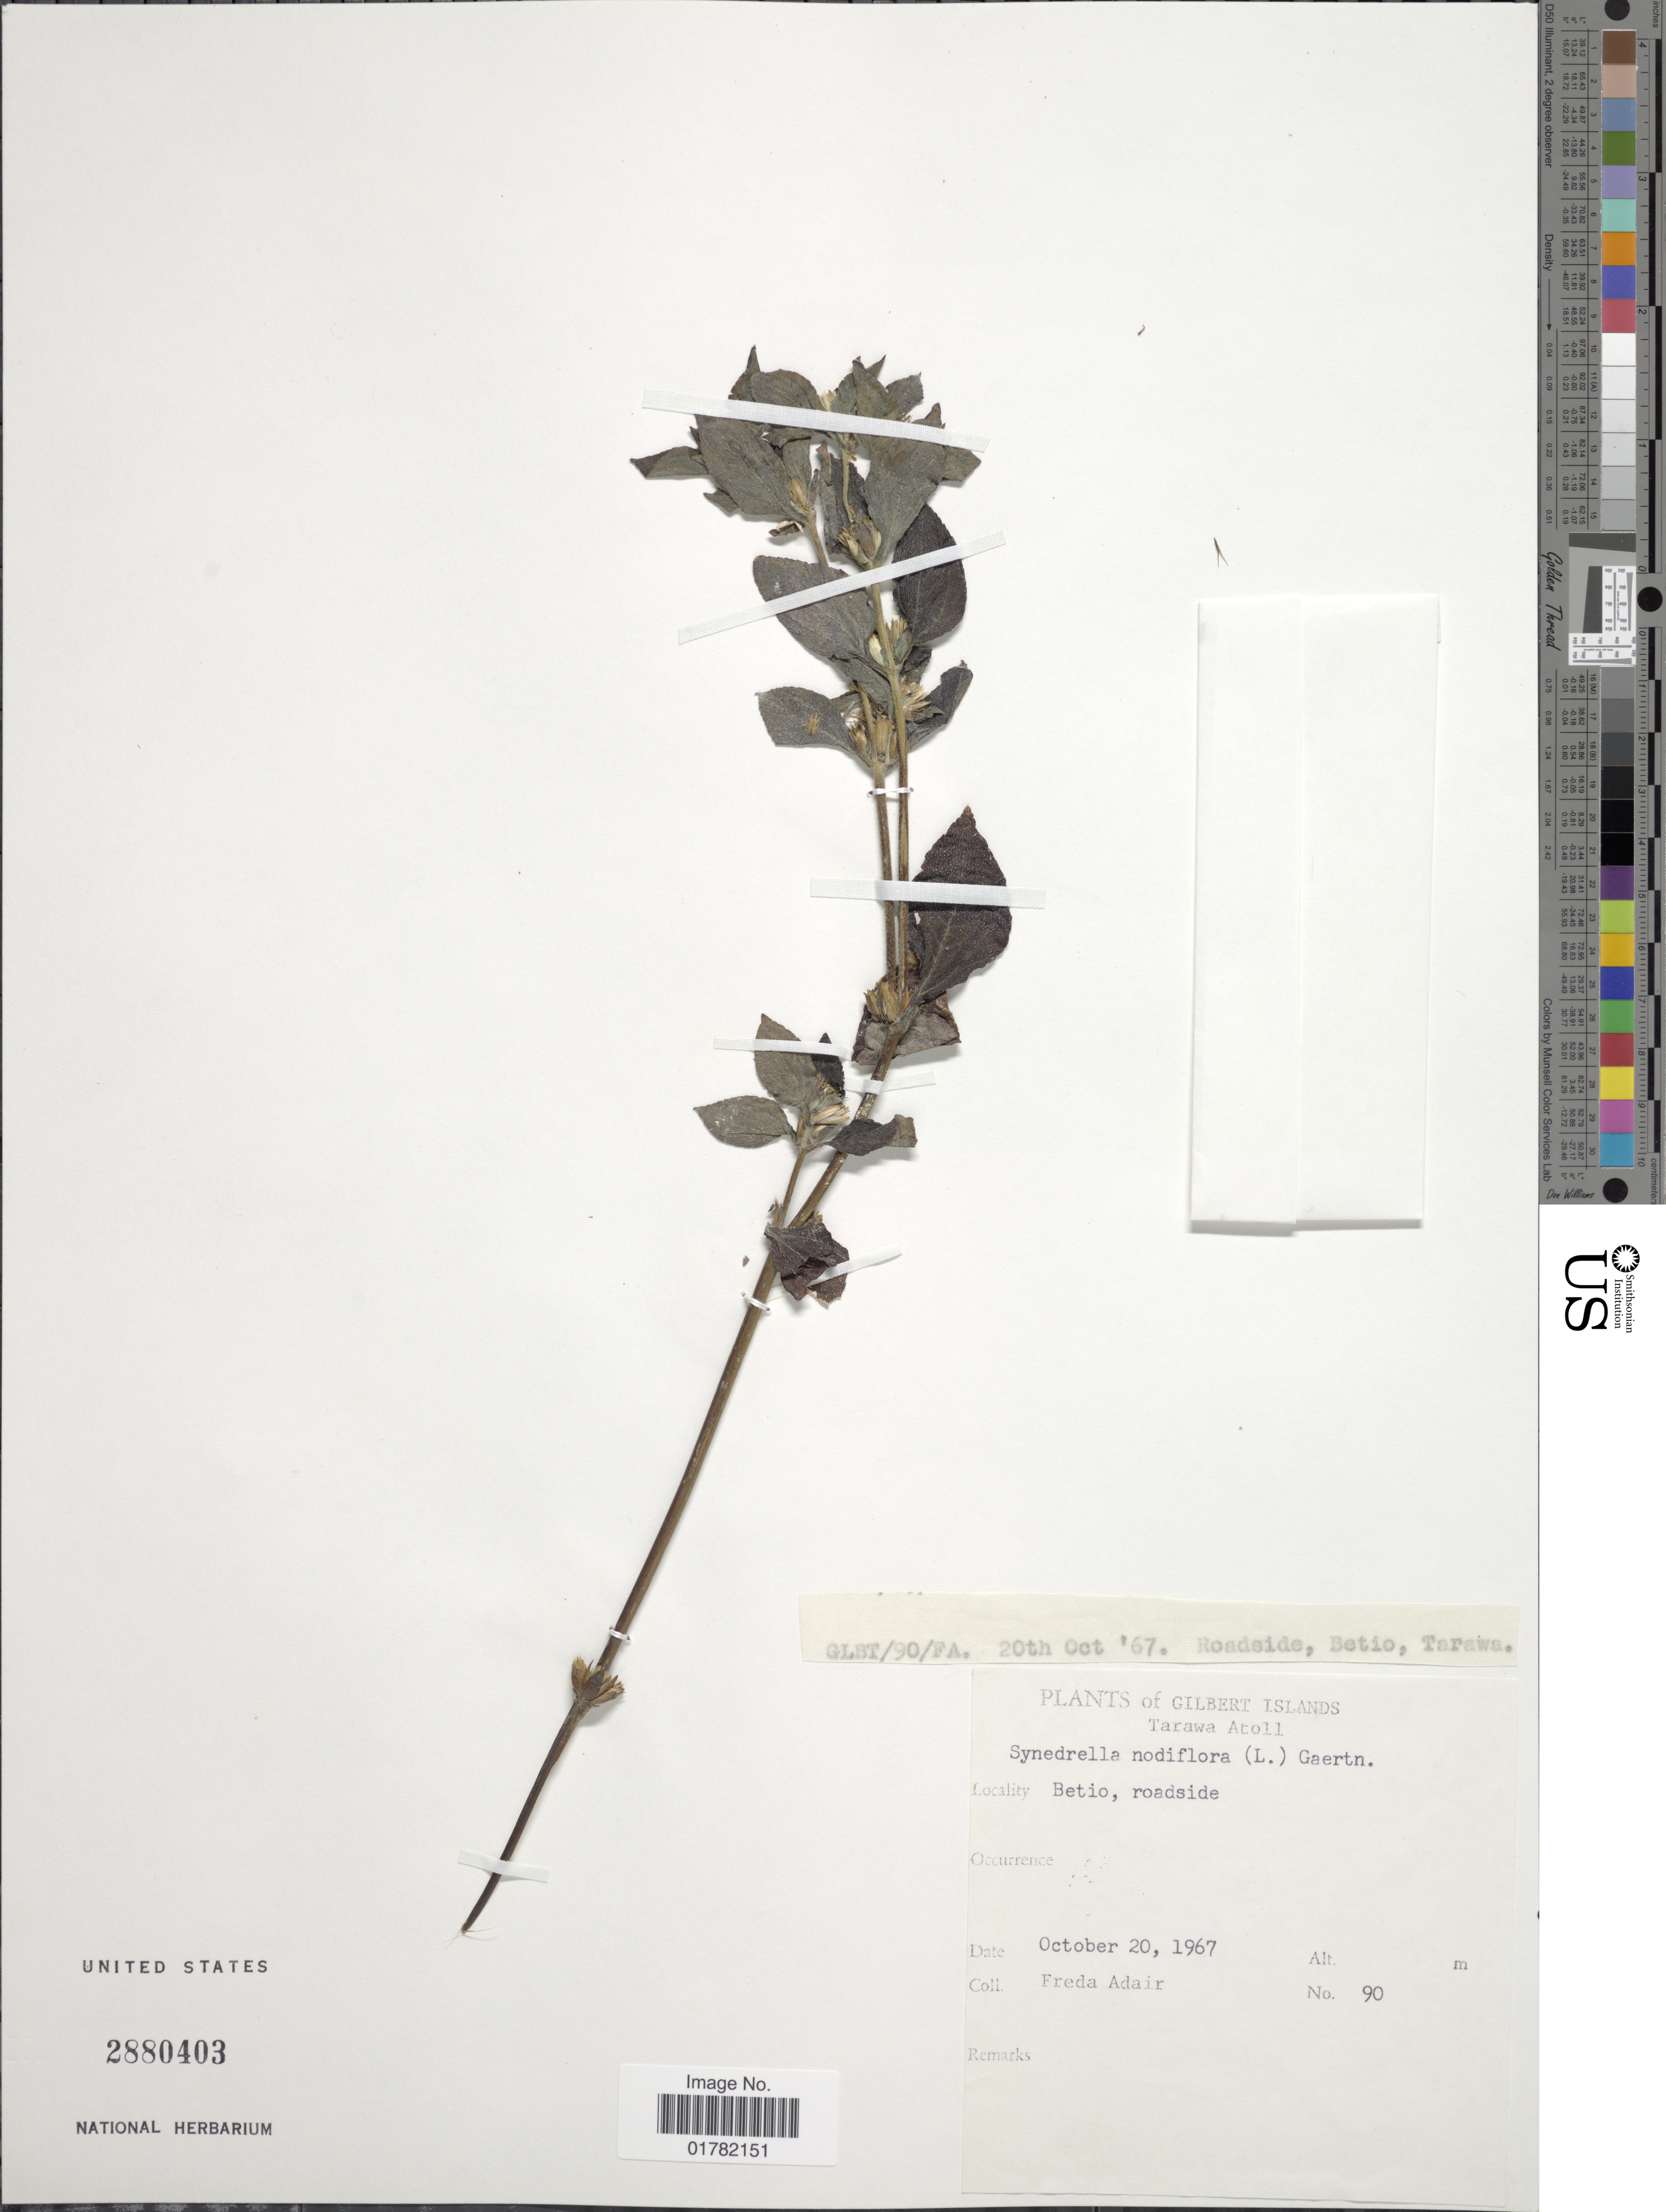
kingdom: Plantae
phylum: Tracheophyta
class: Magnoliopsida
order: Asterales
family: Asteraceae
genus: Synedrella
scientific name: Synedrella nodiflora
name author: (L.) Gaertn.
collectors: F. Adair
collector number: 90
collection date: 1967-10-20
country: Kiribati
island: Tarawa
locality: Gilbert Islands, Tarawa Atoll, Betio, roadside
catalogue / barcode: US 2880403